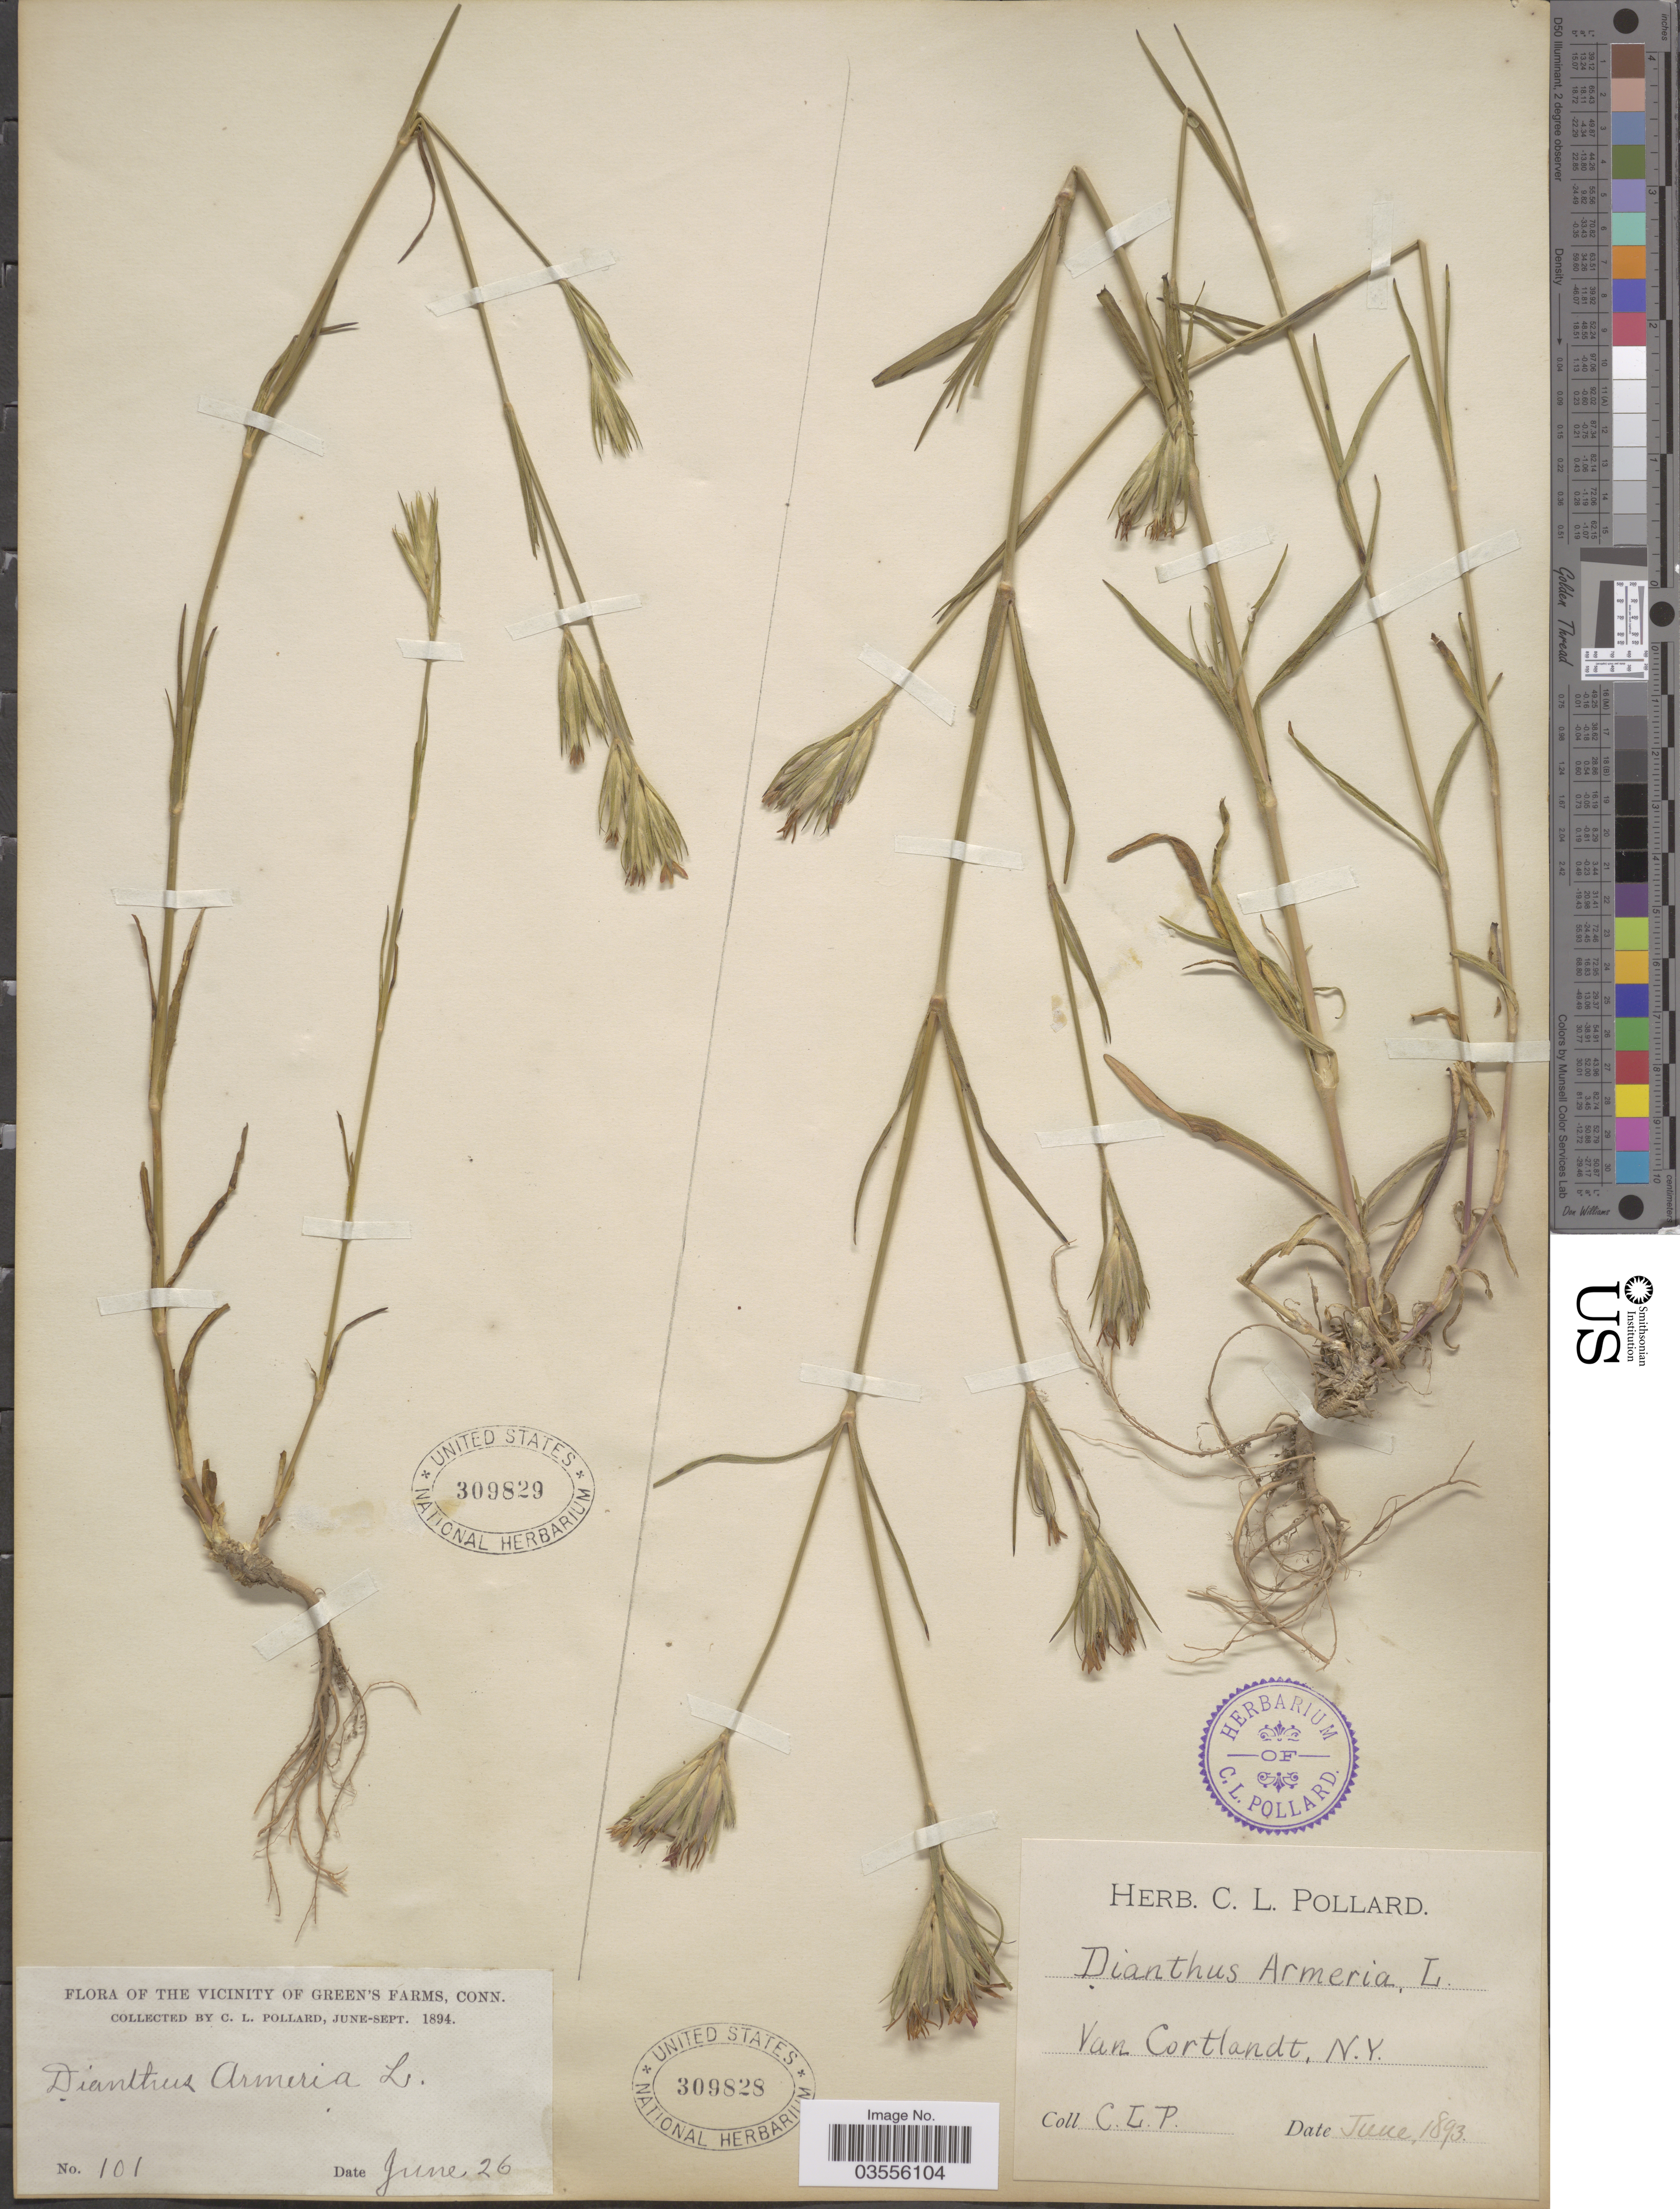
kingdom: Plantae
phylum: Tracheophyta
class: Magnoliopsida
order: Caryophyllales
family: Caryophyllaceae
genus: Dianthus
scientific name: Dianthus armeria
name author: L.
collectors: C. L. Pollard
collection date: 1893-06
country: United States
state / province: New York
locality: Van Cortlandt.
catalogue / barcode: US 309828-2